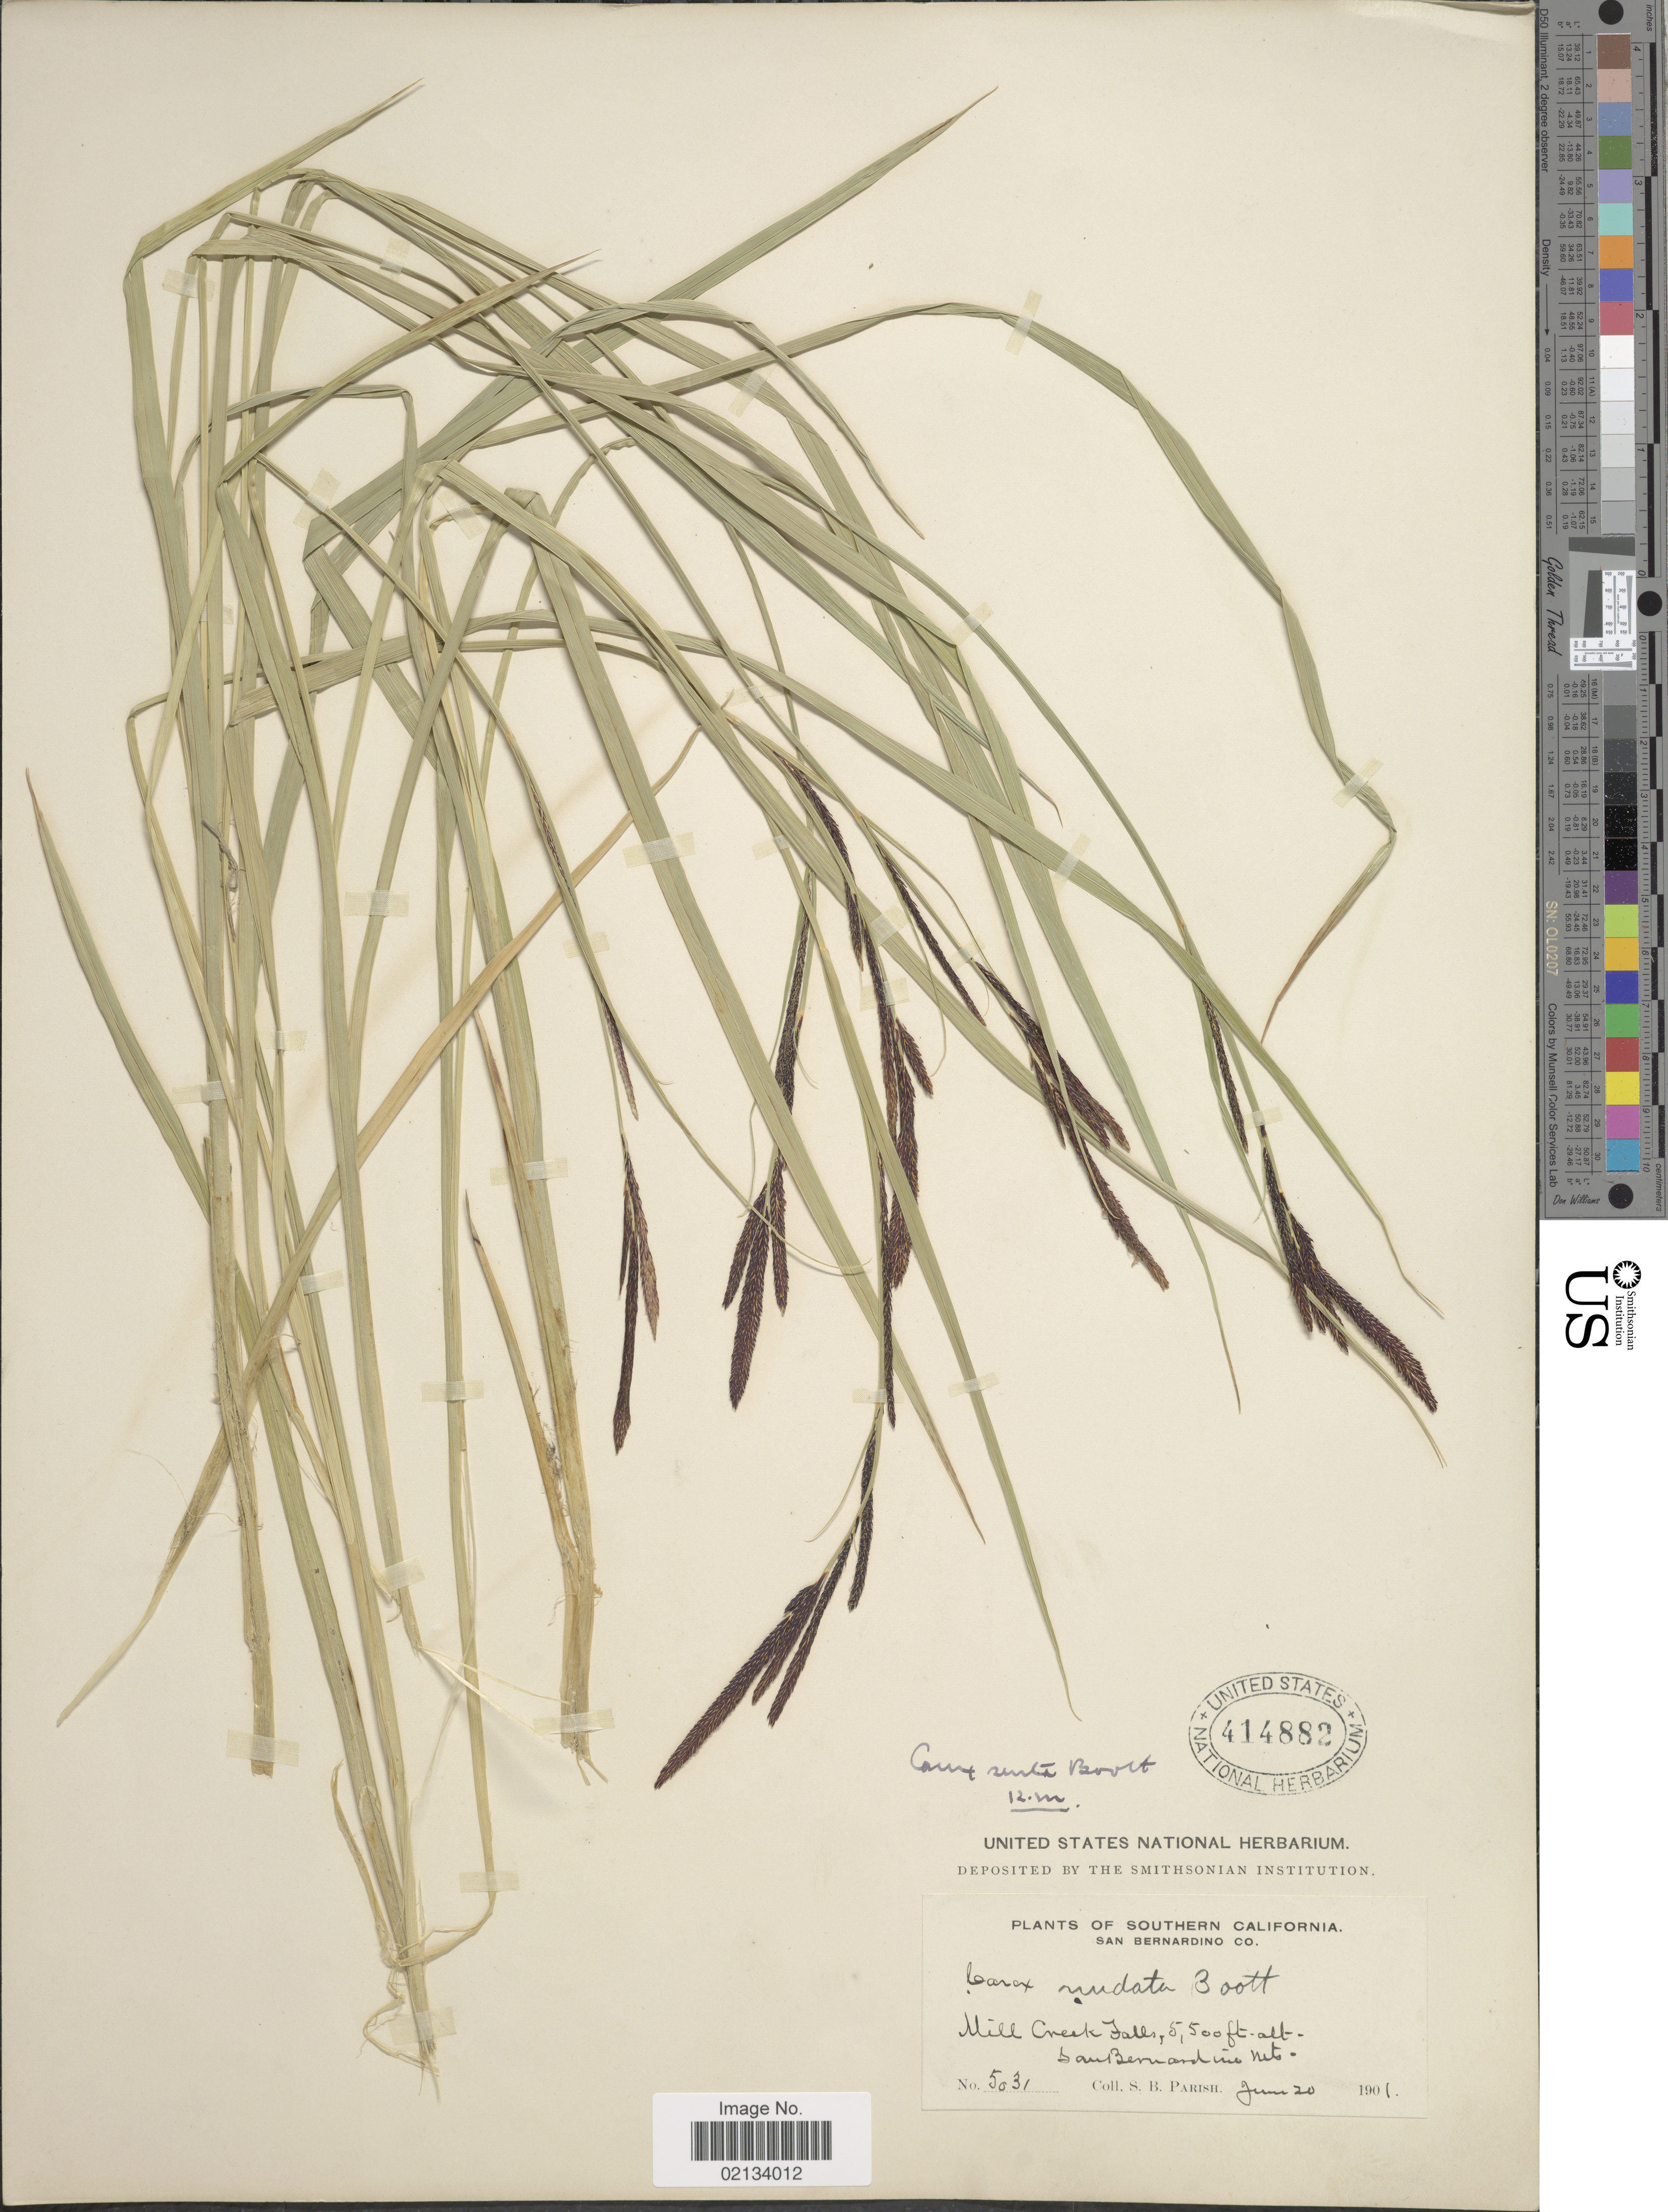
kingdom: Plantae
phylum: Tracheophyta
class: Liliopsida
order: Poales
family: Cyperaceae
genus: Carex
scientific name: Carex senta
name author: Boott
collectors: S. B. Parish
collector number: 5031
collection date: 1901-06-20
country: United States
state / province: California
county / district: San Bernardino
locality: Southern California, San Bernardino Co., Mill Creek Falls, San Bernardino Mts.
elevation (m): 1676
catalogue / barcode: US 414882